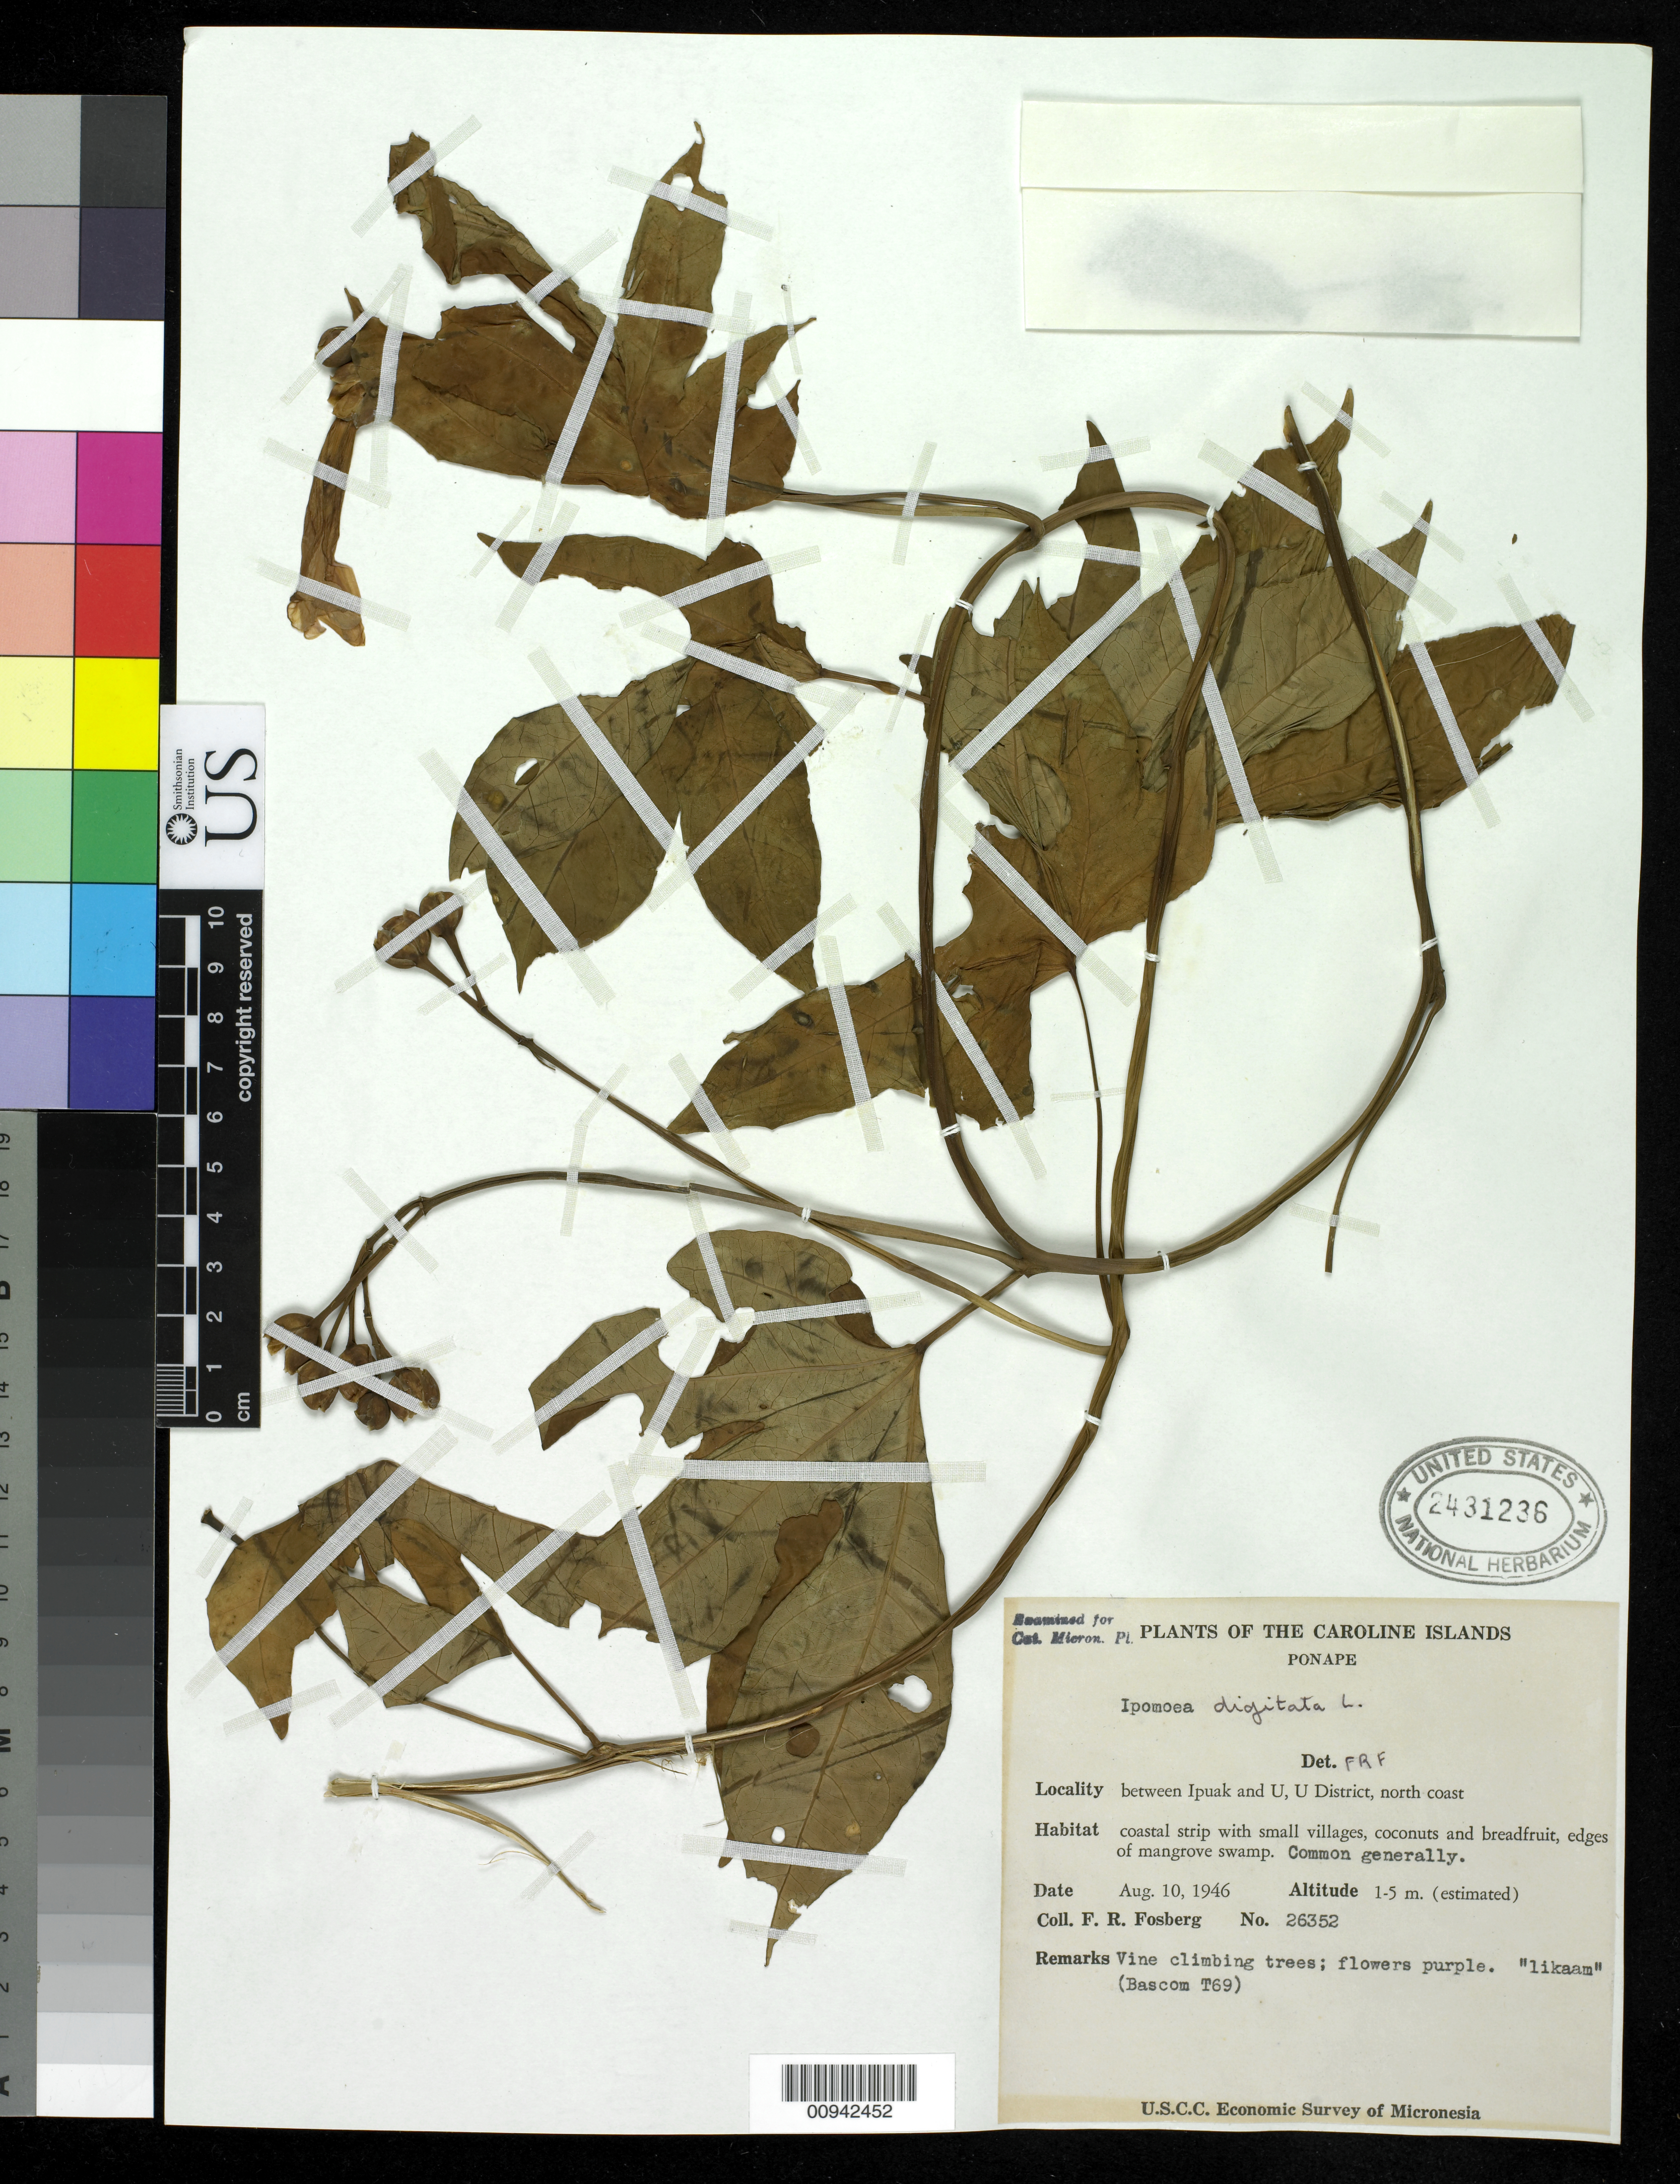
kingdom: Plantae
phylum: Tracheophyta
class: Magnoliopsida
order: Solanales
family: Convolvulaceae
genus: Ipomoea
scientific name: Ipomoea mauritiana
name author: Jacq.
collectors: F. R. Fosberg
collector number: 26352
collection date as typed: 10 Aug 1946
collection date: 1946-08-10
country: Micronesia, Federated States of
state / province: Pohnpei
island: Pohnpei [Ponape]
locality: between Ipuak and U, U District, north coast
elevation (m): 1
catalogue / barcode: US 2431236